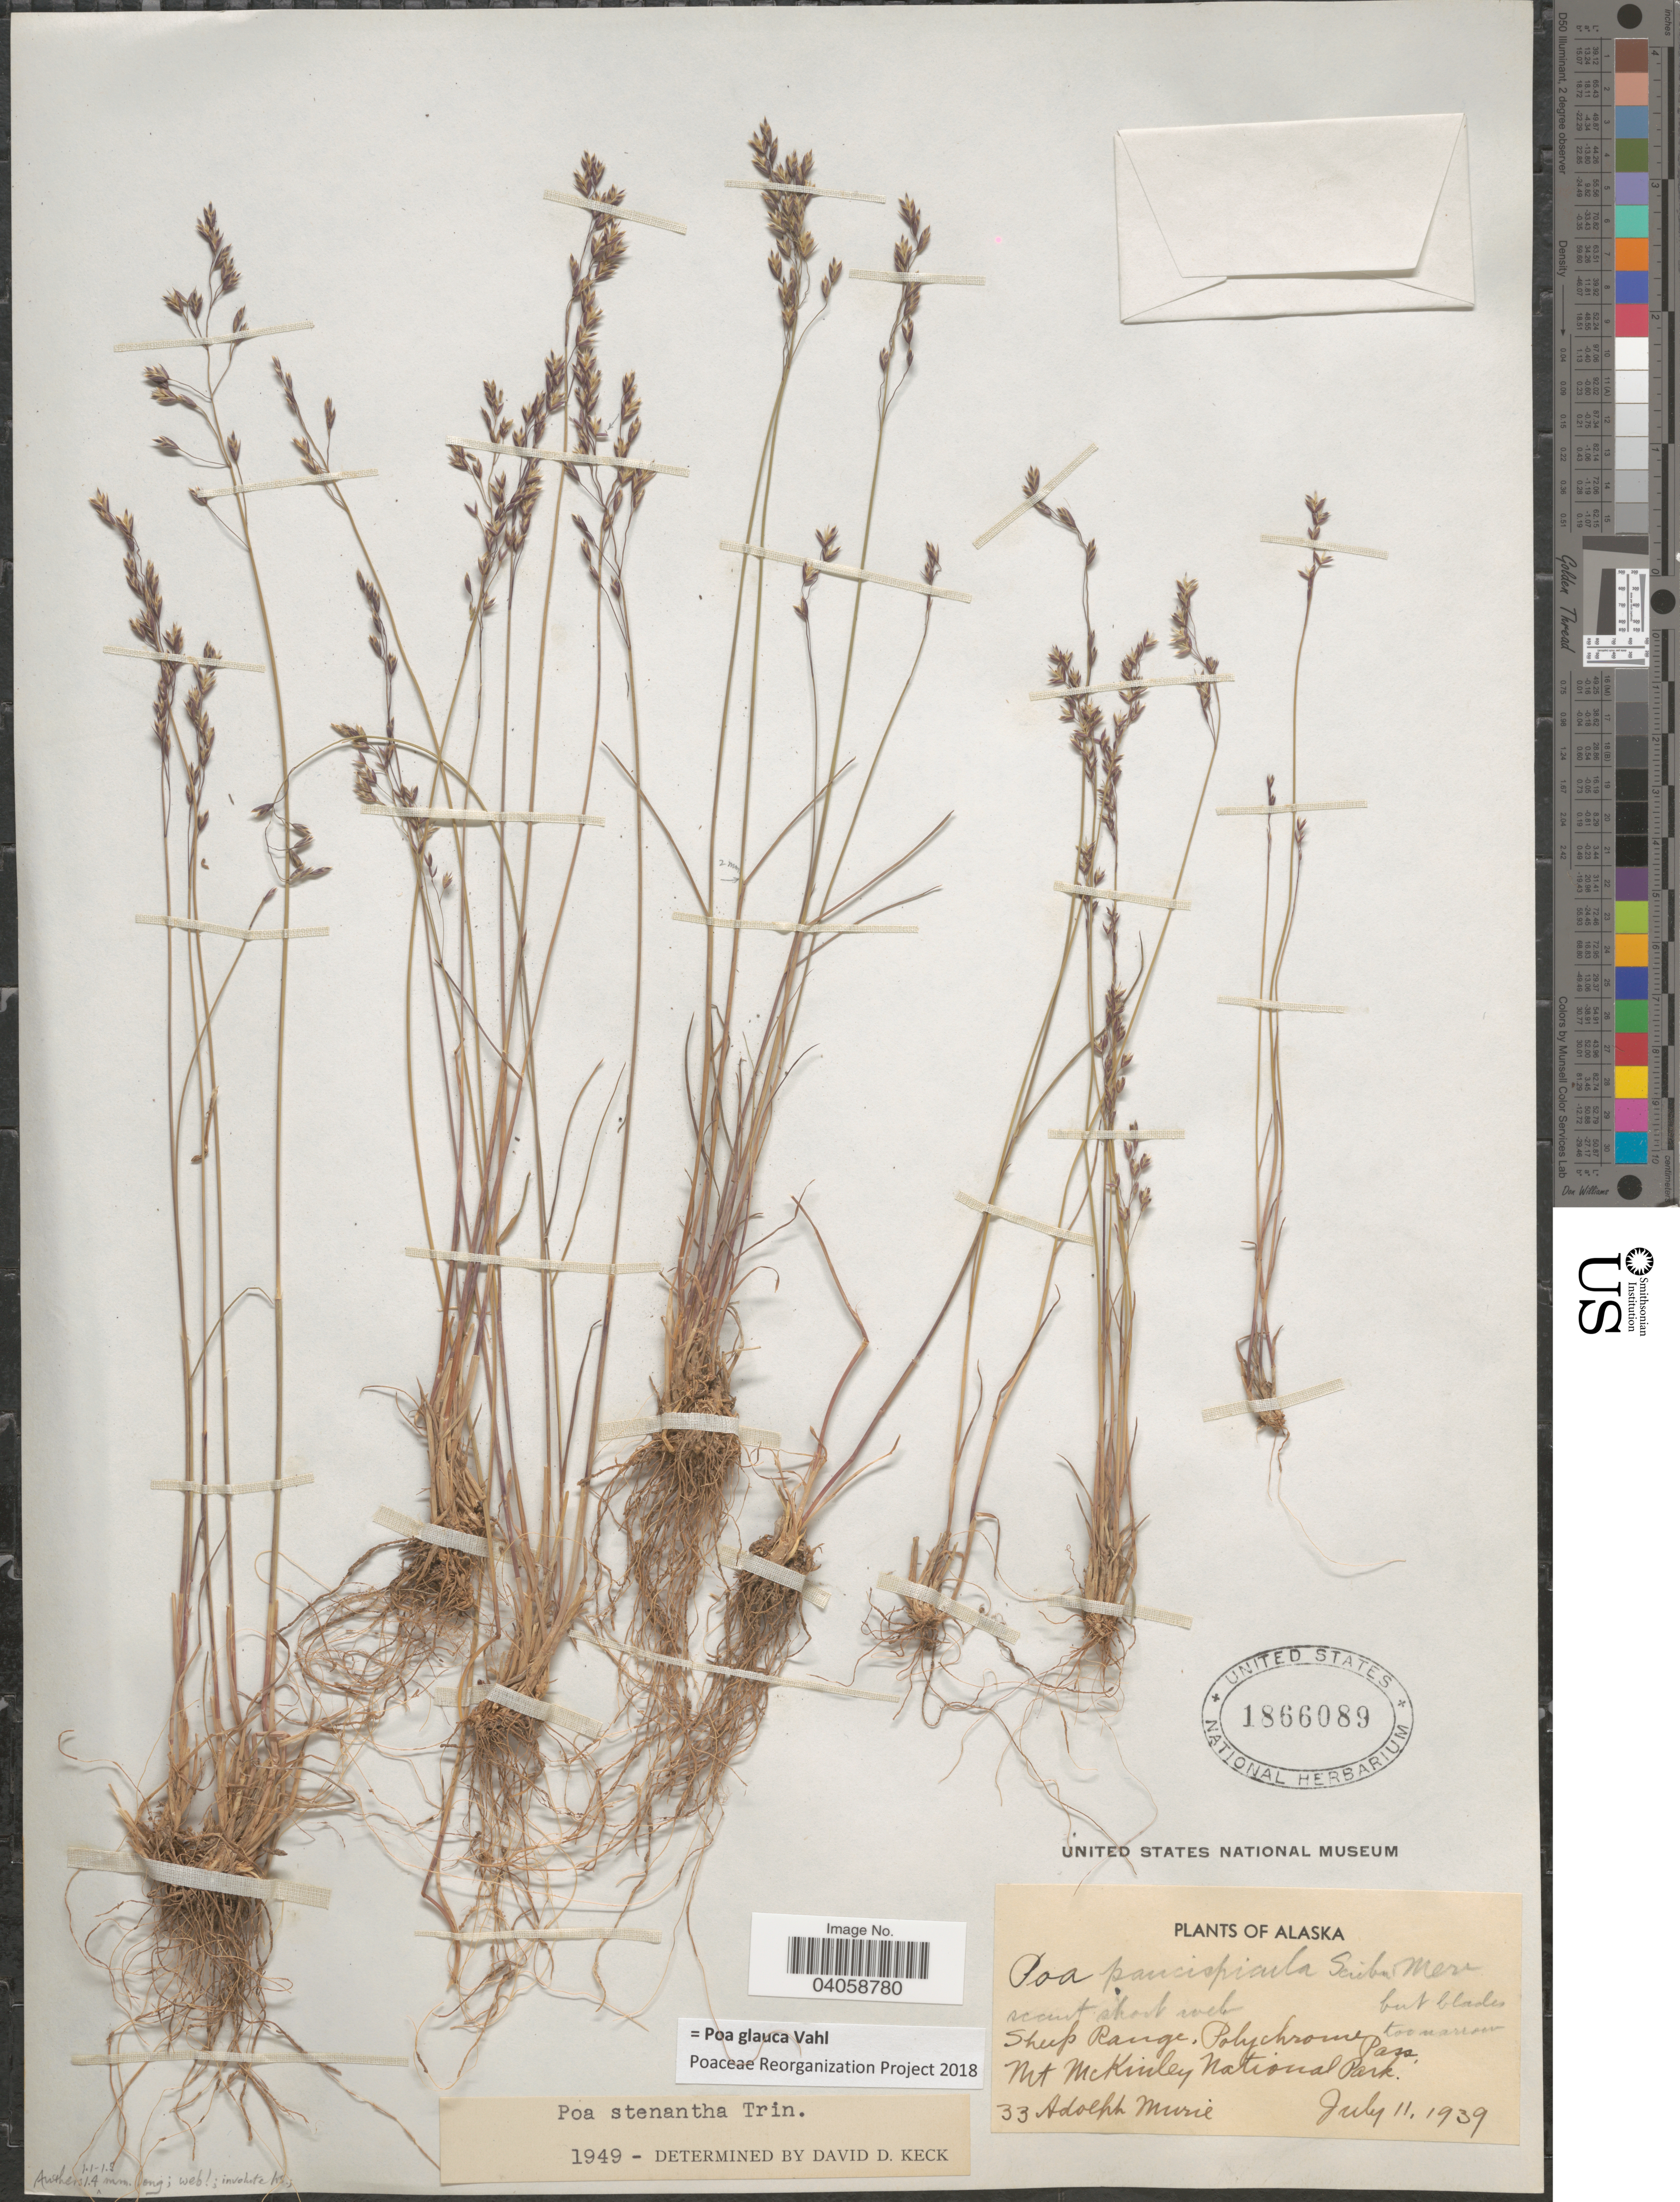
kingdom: Plantae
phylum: Tracheophyta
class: Liliopsida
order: Poales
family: Poaceae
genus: Poa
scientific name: Poa glauca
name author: Vahl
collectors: A. Murie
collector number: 33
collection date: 1939-07-11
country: United States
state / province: Alaska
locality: Sheep Range, Polychrome Pass. Mt. McKinley National Park.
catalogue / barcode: US 1866089